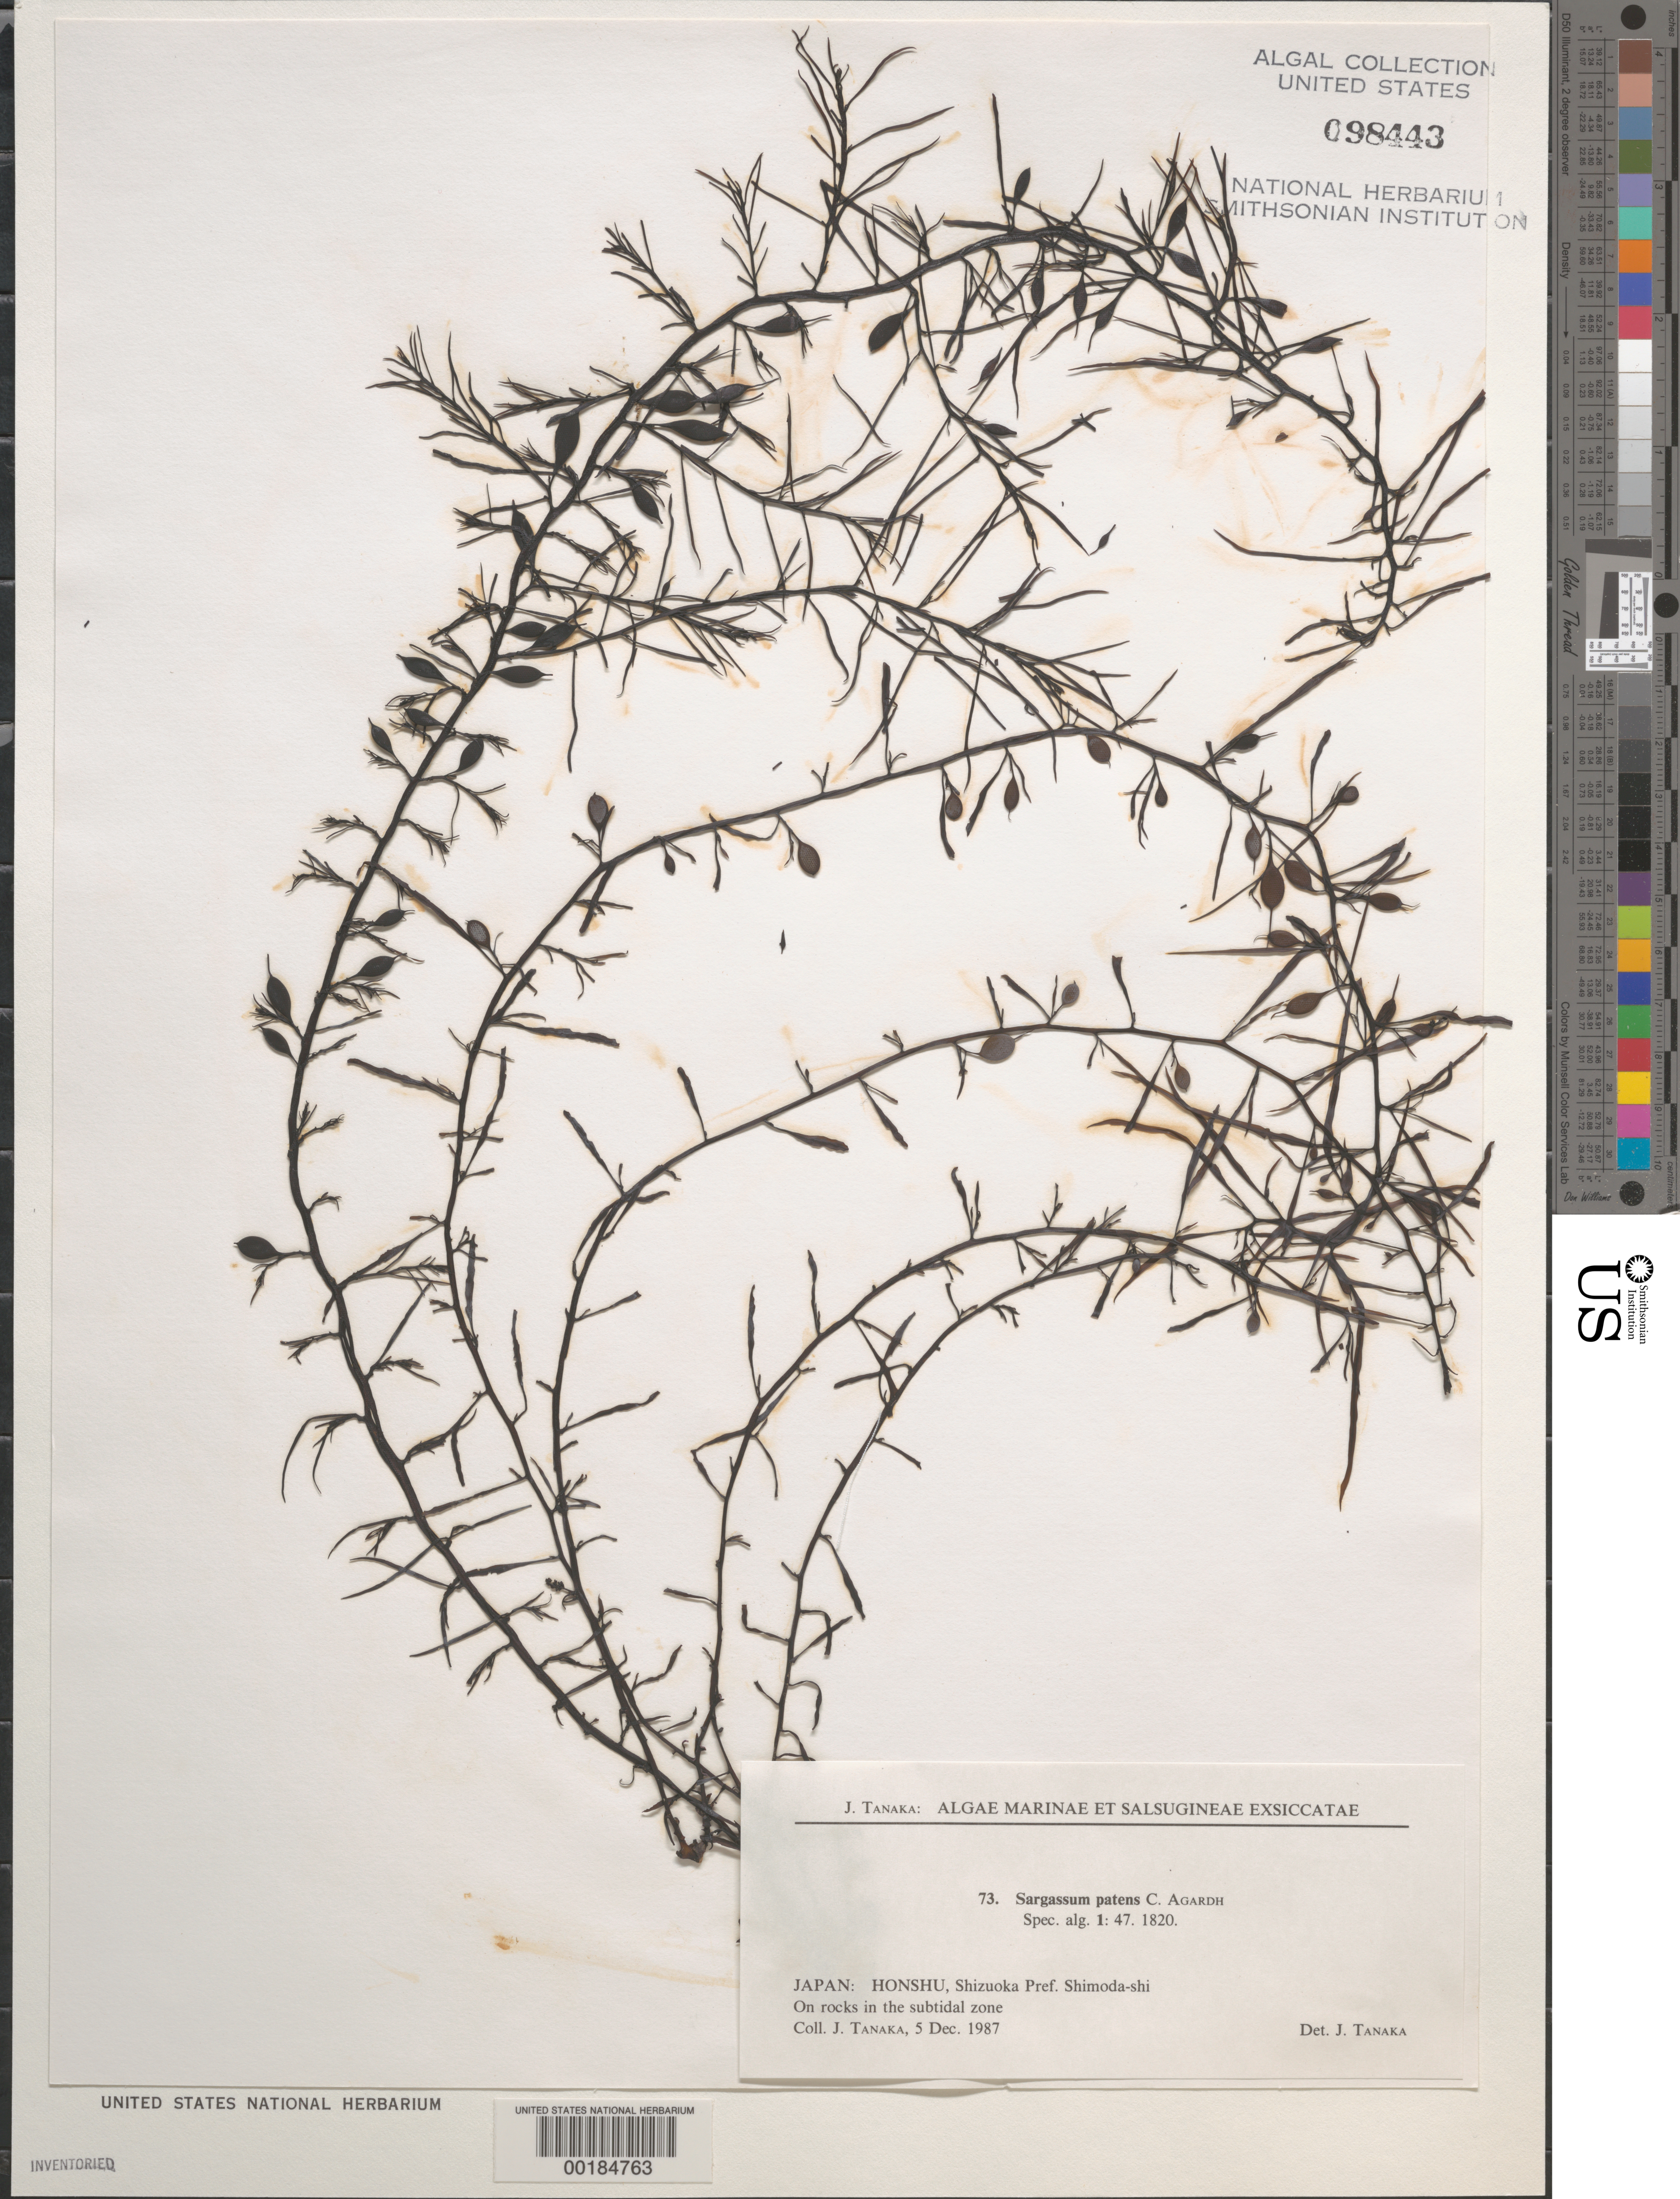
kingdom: Chromista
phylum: Ochrophyta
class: Phaeophyceae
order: Fucales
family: Sargassaceae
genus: Sargassum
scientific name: Sargassum patens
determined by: Tanaka, J.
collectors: J. Tanaka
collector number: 73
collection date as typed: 05 Dec 1987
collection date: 1987-12-05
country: Japan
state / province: Sizuoka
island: Honshu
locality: Shimoda-shi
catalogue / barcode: US 98443